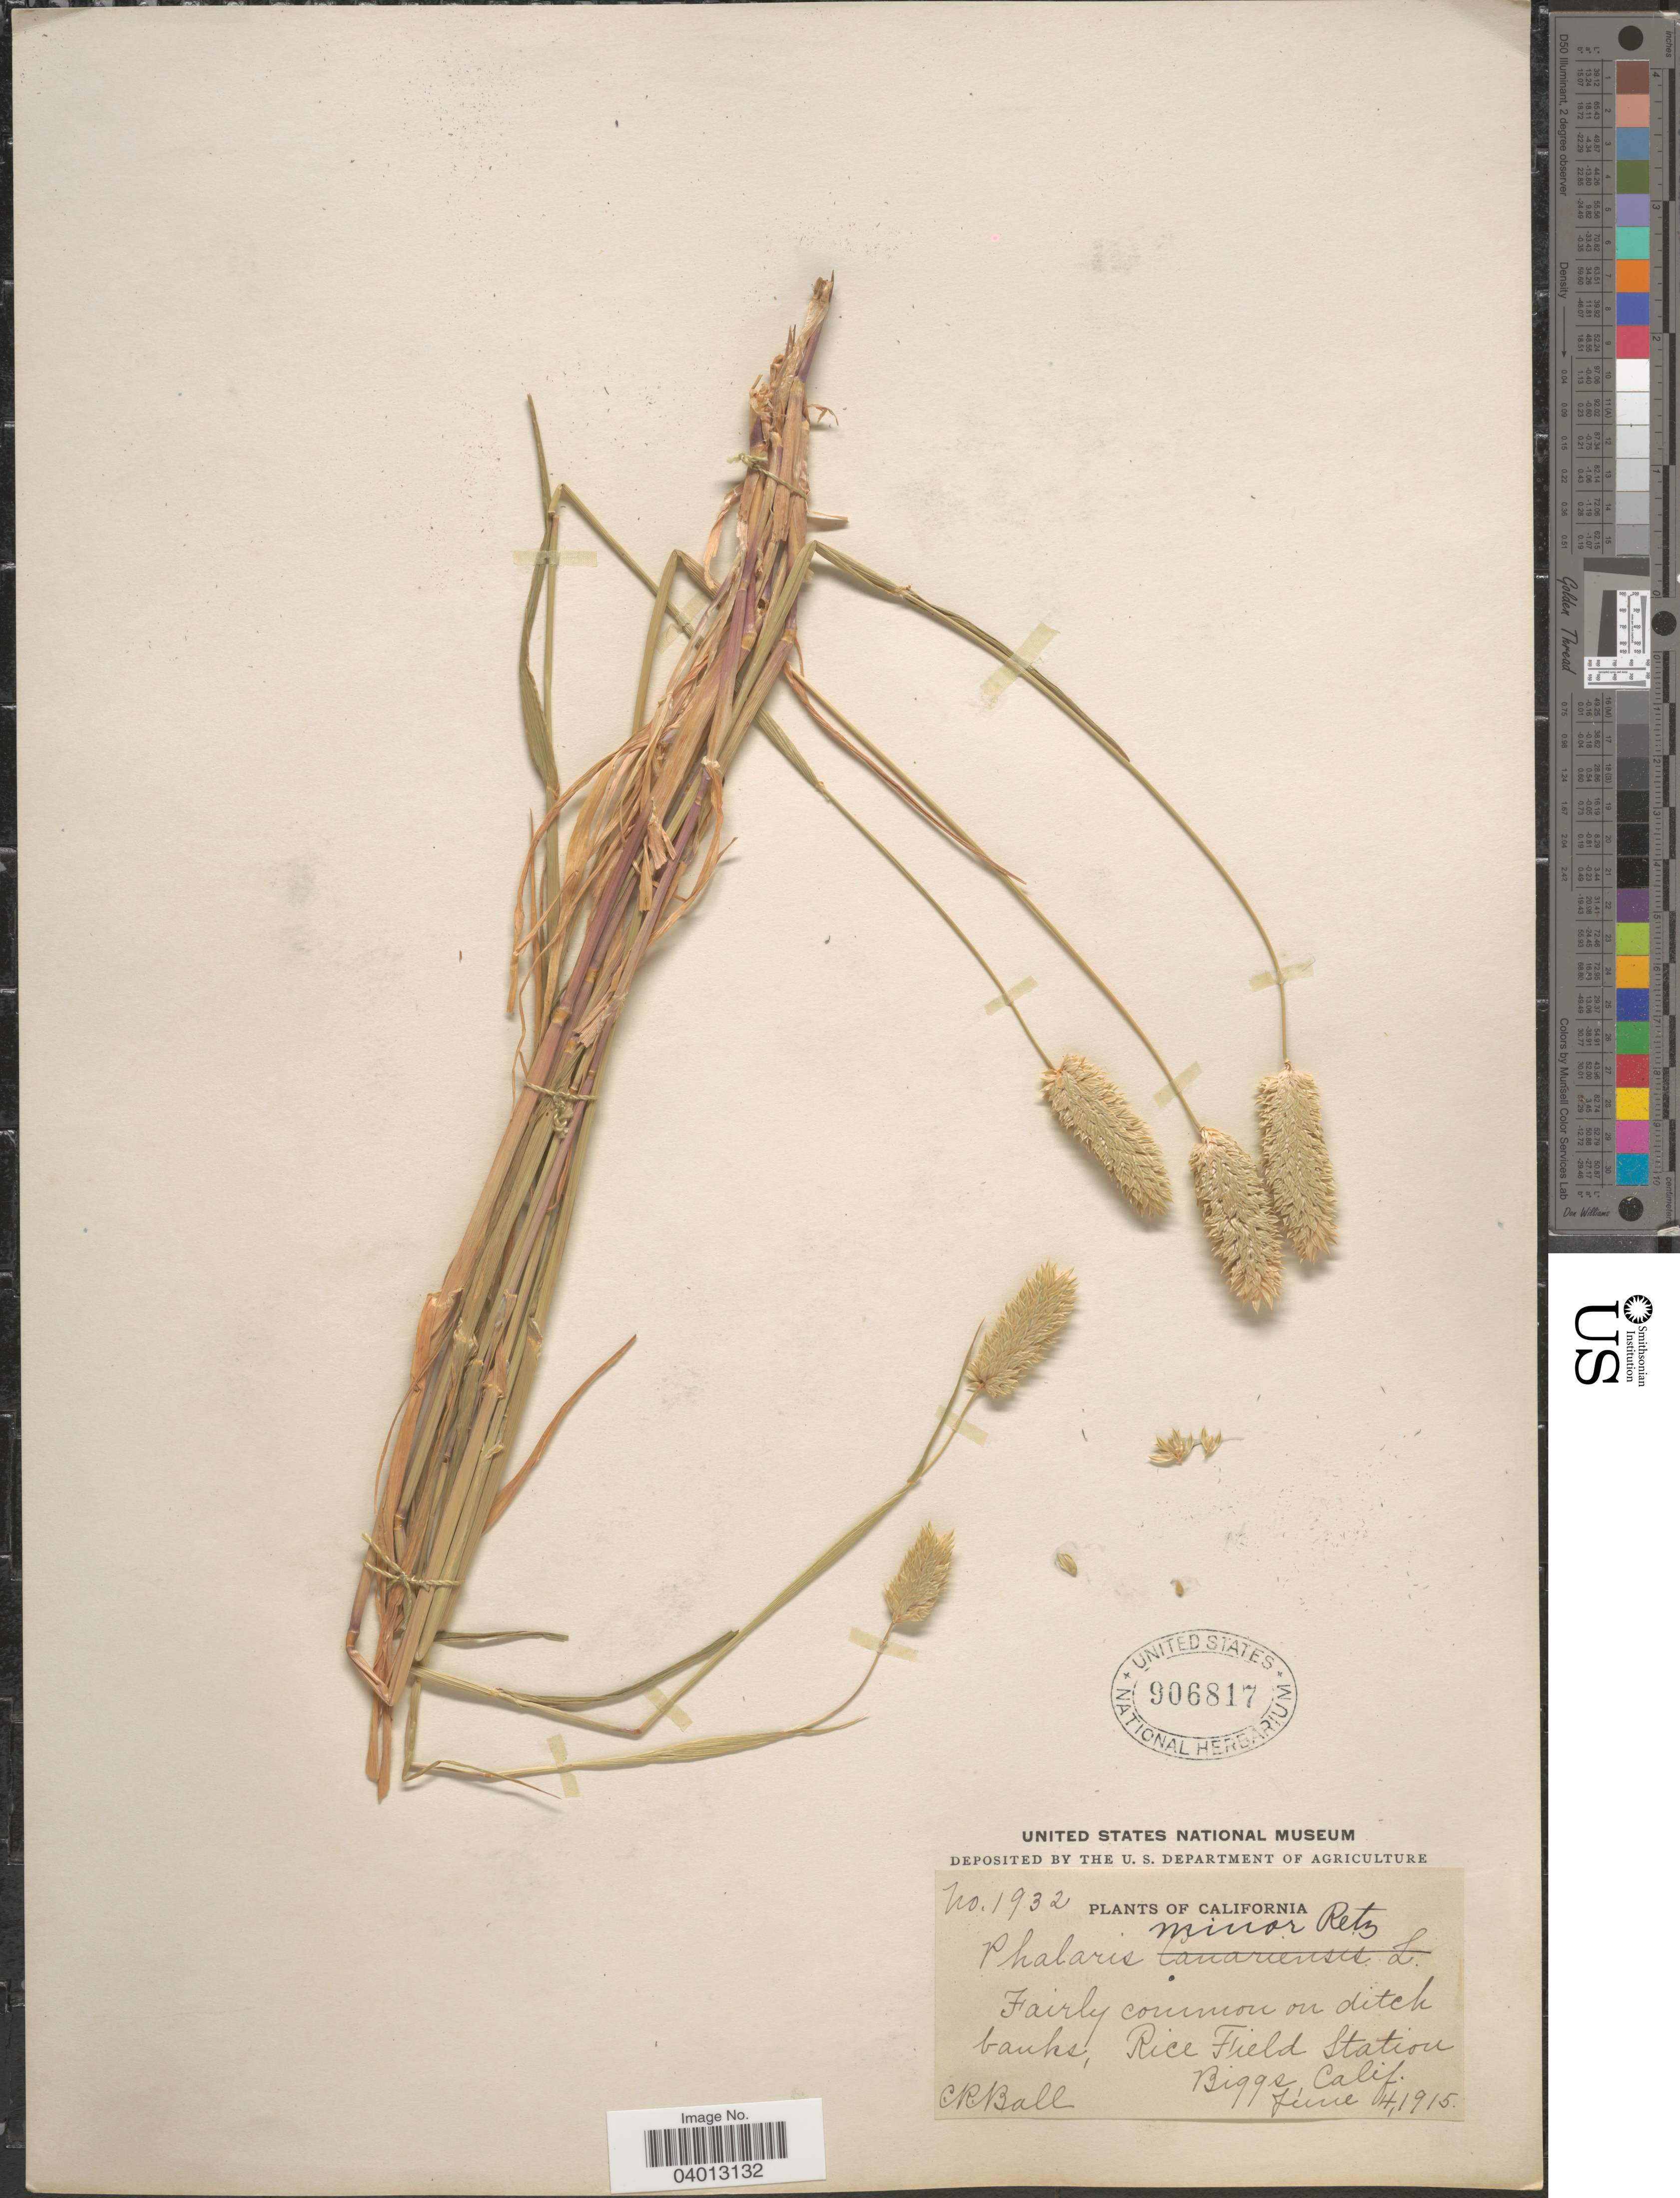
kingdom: Plantae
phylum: Tracheophyta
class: Liliopsida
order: Poales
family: Poaceae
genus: Phalaris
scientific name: Phalaris minor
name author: Retz.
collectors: C. R. Ball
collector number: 1932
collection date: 1915-06-04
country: United States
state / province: California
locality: Rice Field Station. Biggs.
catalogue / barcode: US 906817